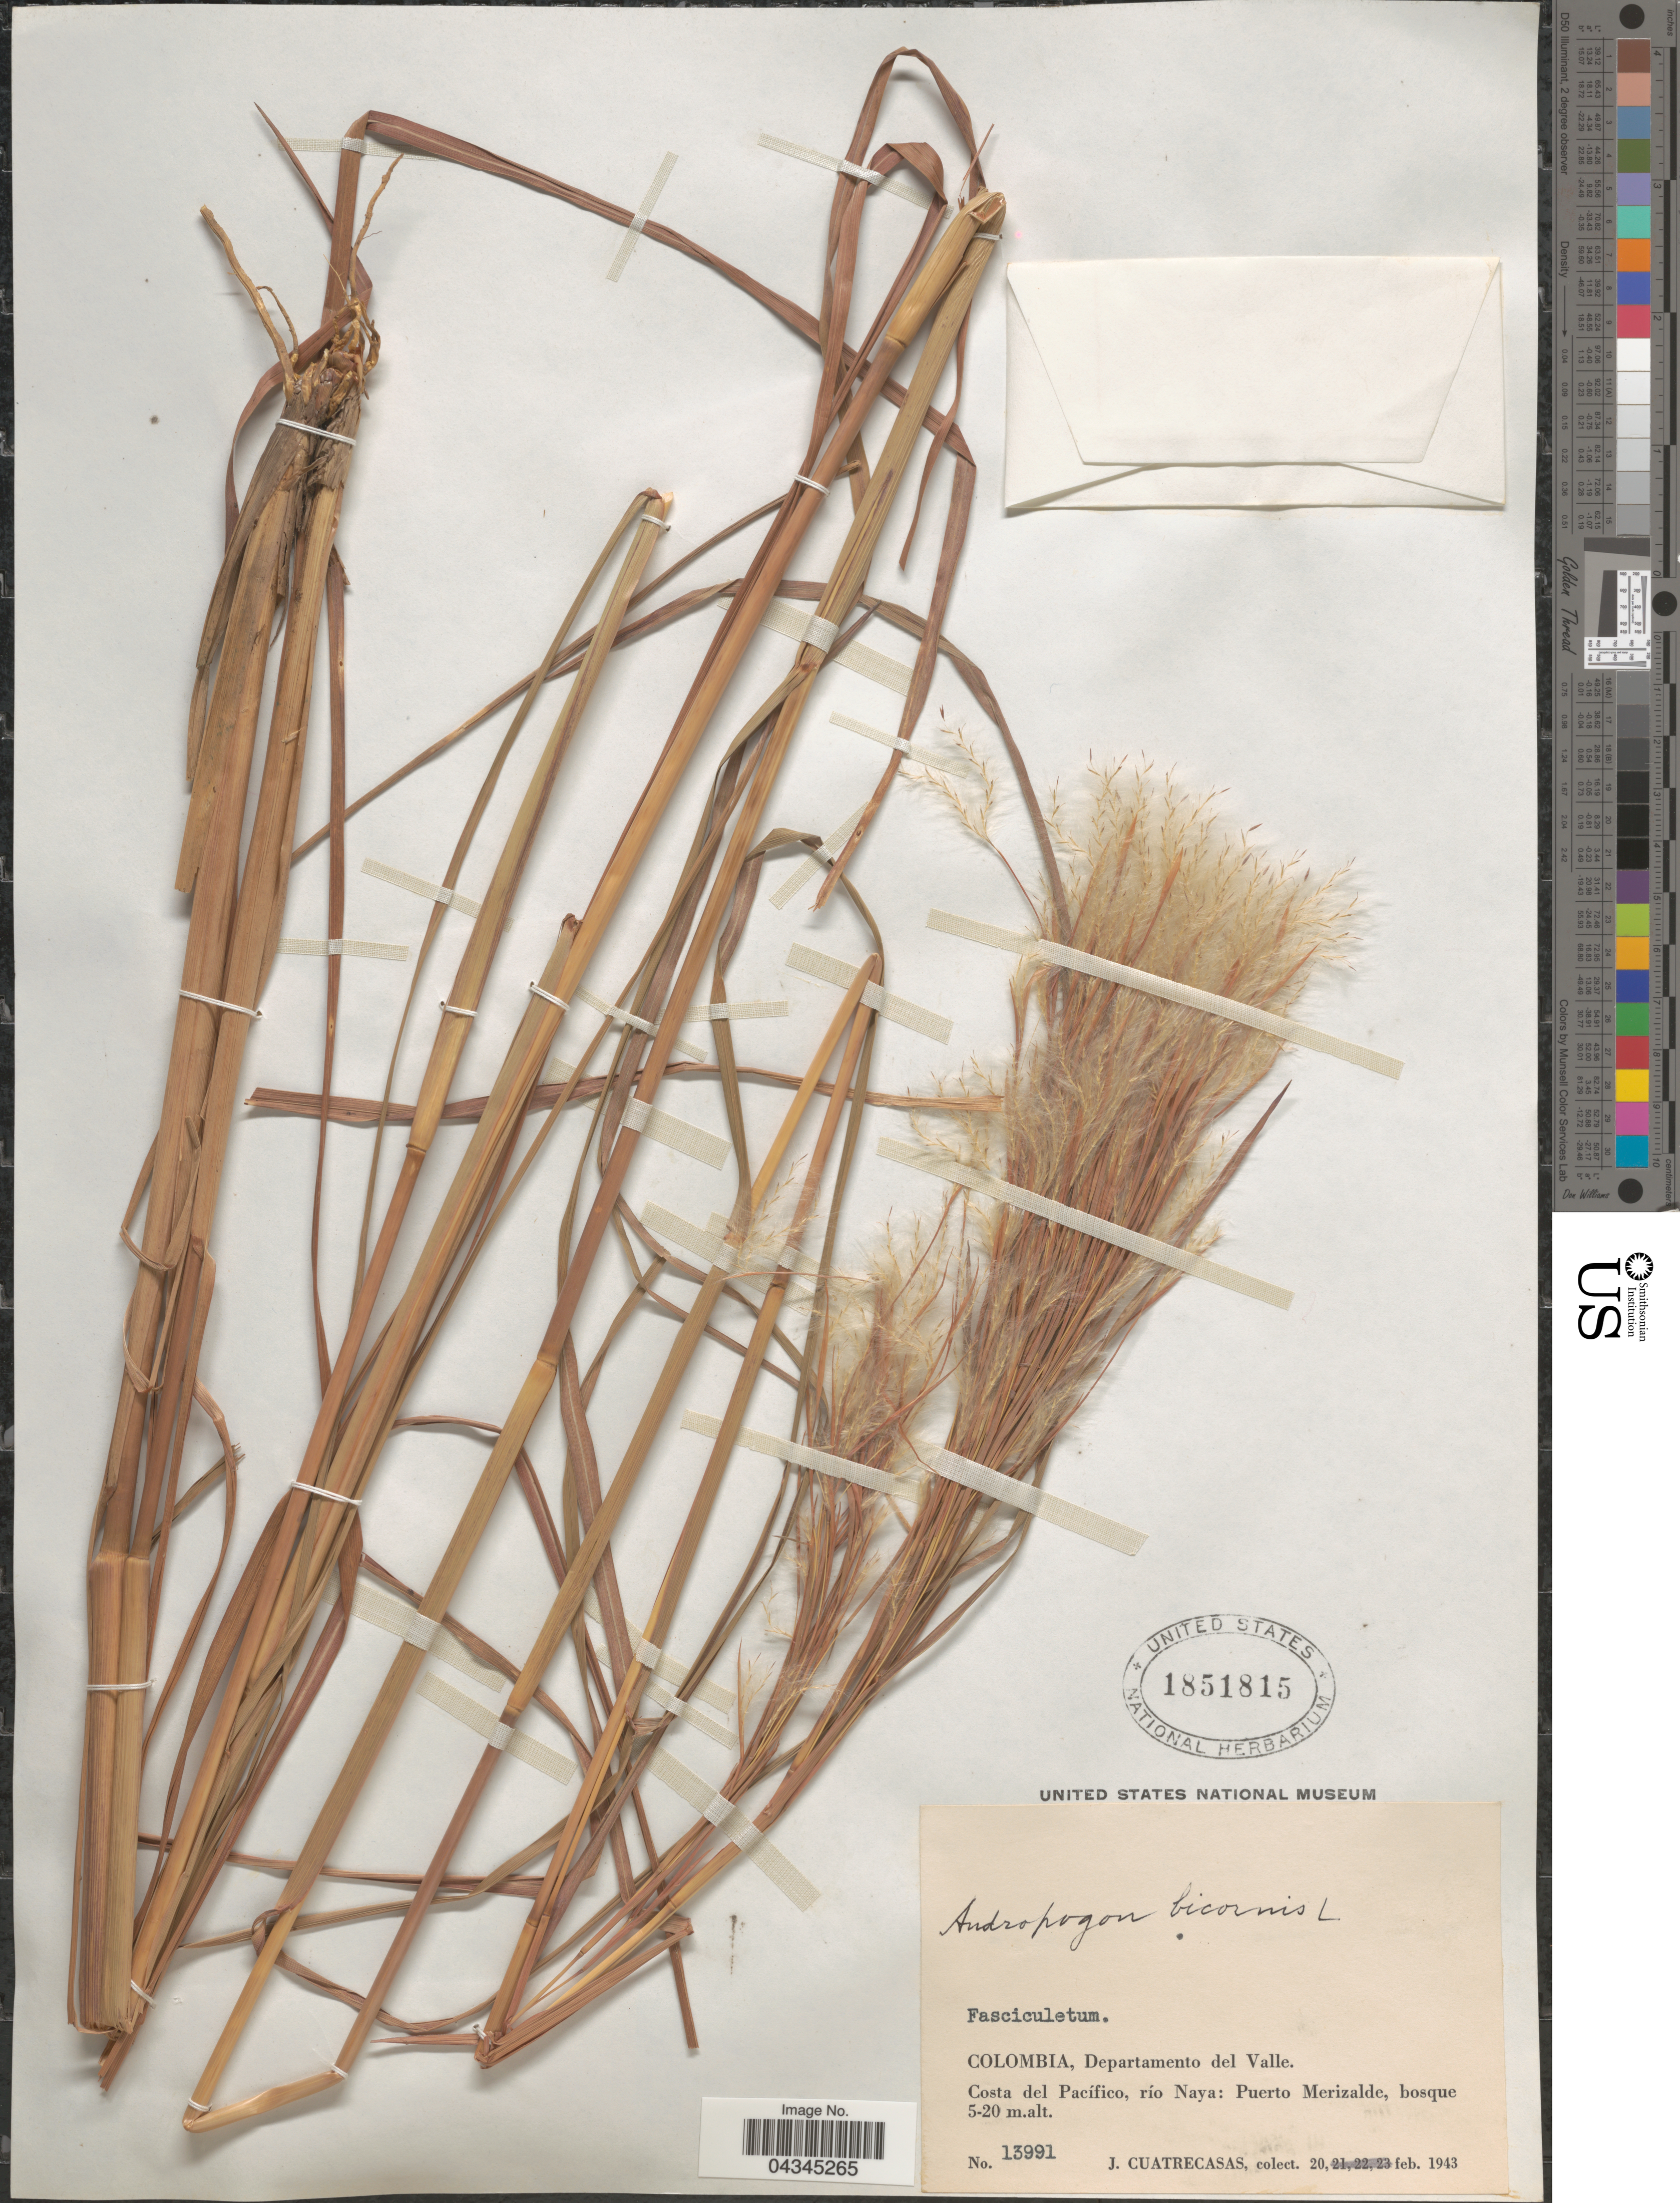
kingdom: Plantae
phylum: Tracheophyta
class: Liliopsida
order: Poales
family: Poaceae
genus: Andropogon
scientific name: Andropogon bicornis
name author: L.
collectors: J. Cuatrecasas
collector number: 13991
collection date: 1943-02-20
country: Colombia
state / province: Valle del Cauca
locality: Departamento del Valle. Costa del Pacifico, río Naya: Puerto Merizalde, bosque.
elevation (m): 5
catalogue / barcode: US 1851815